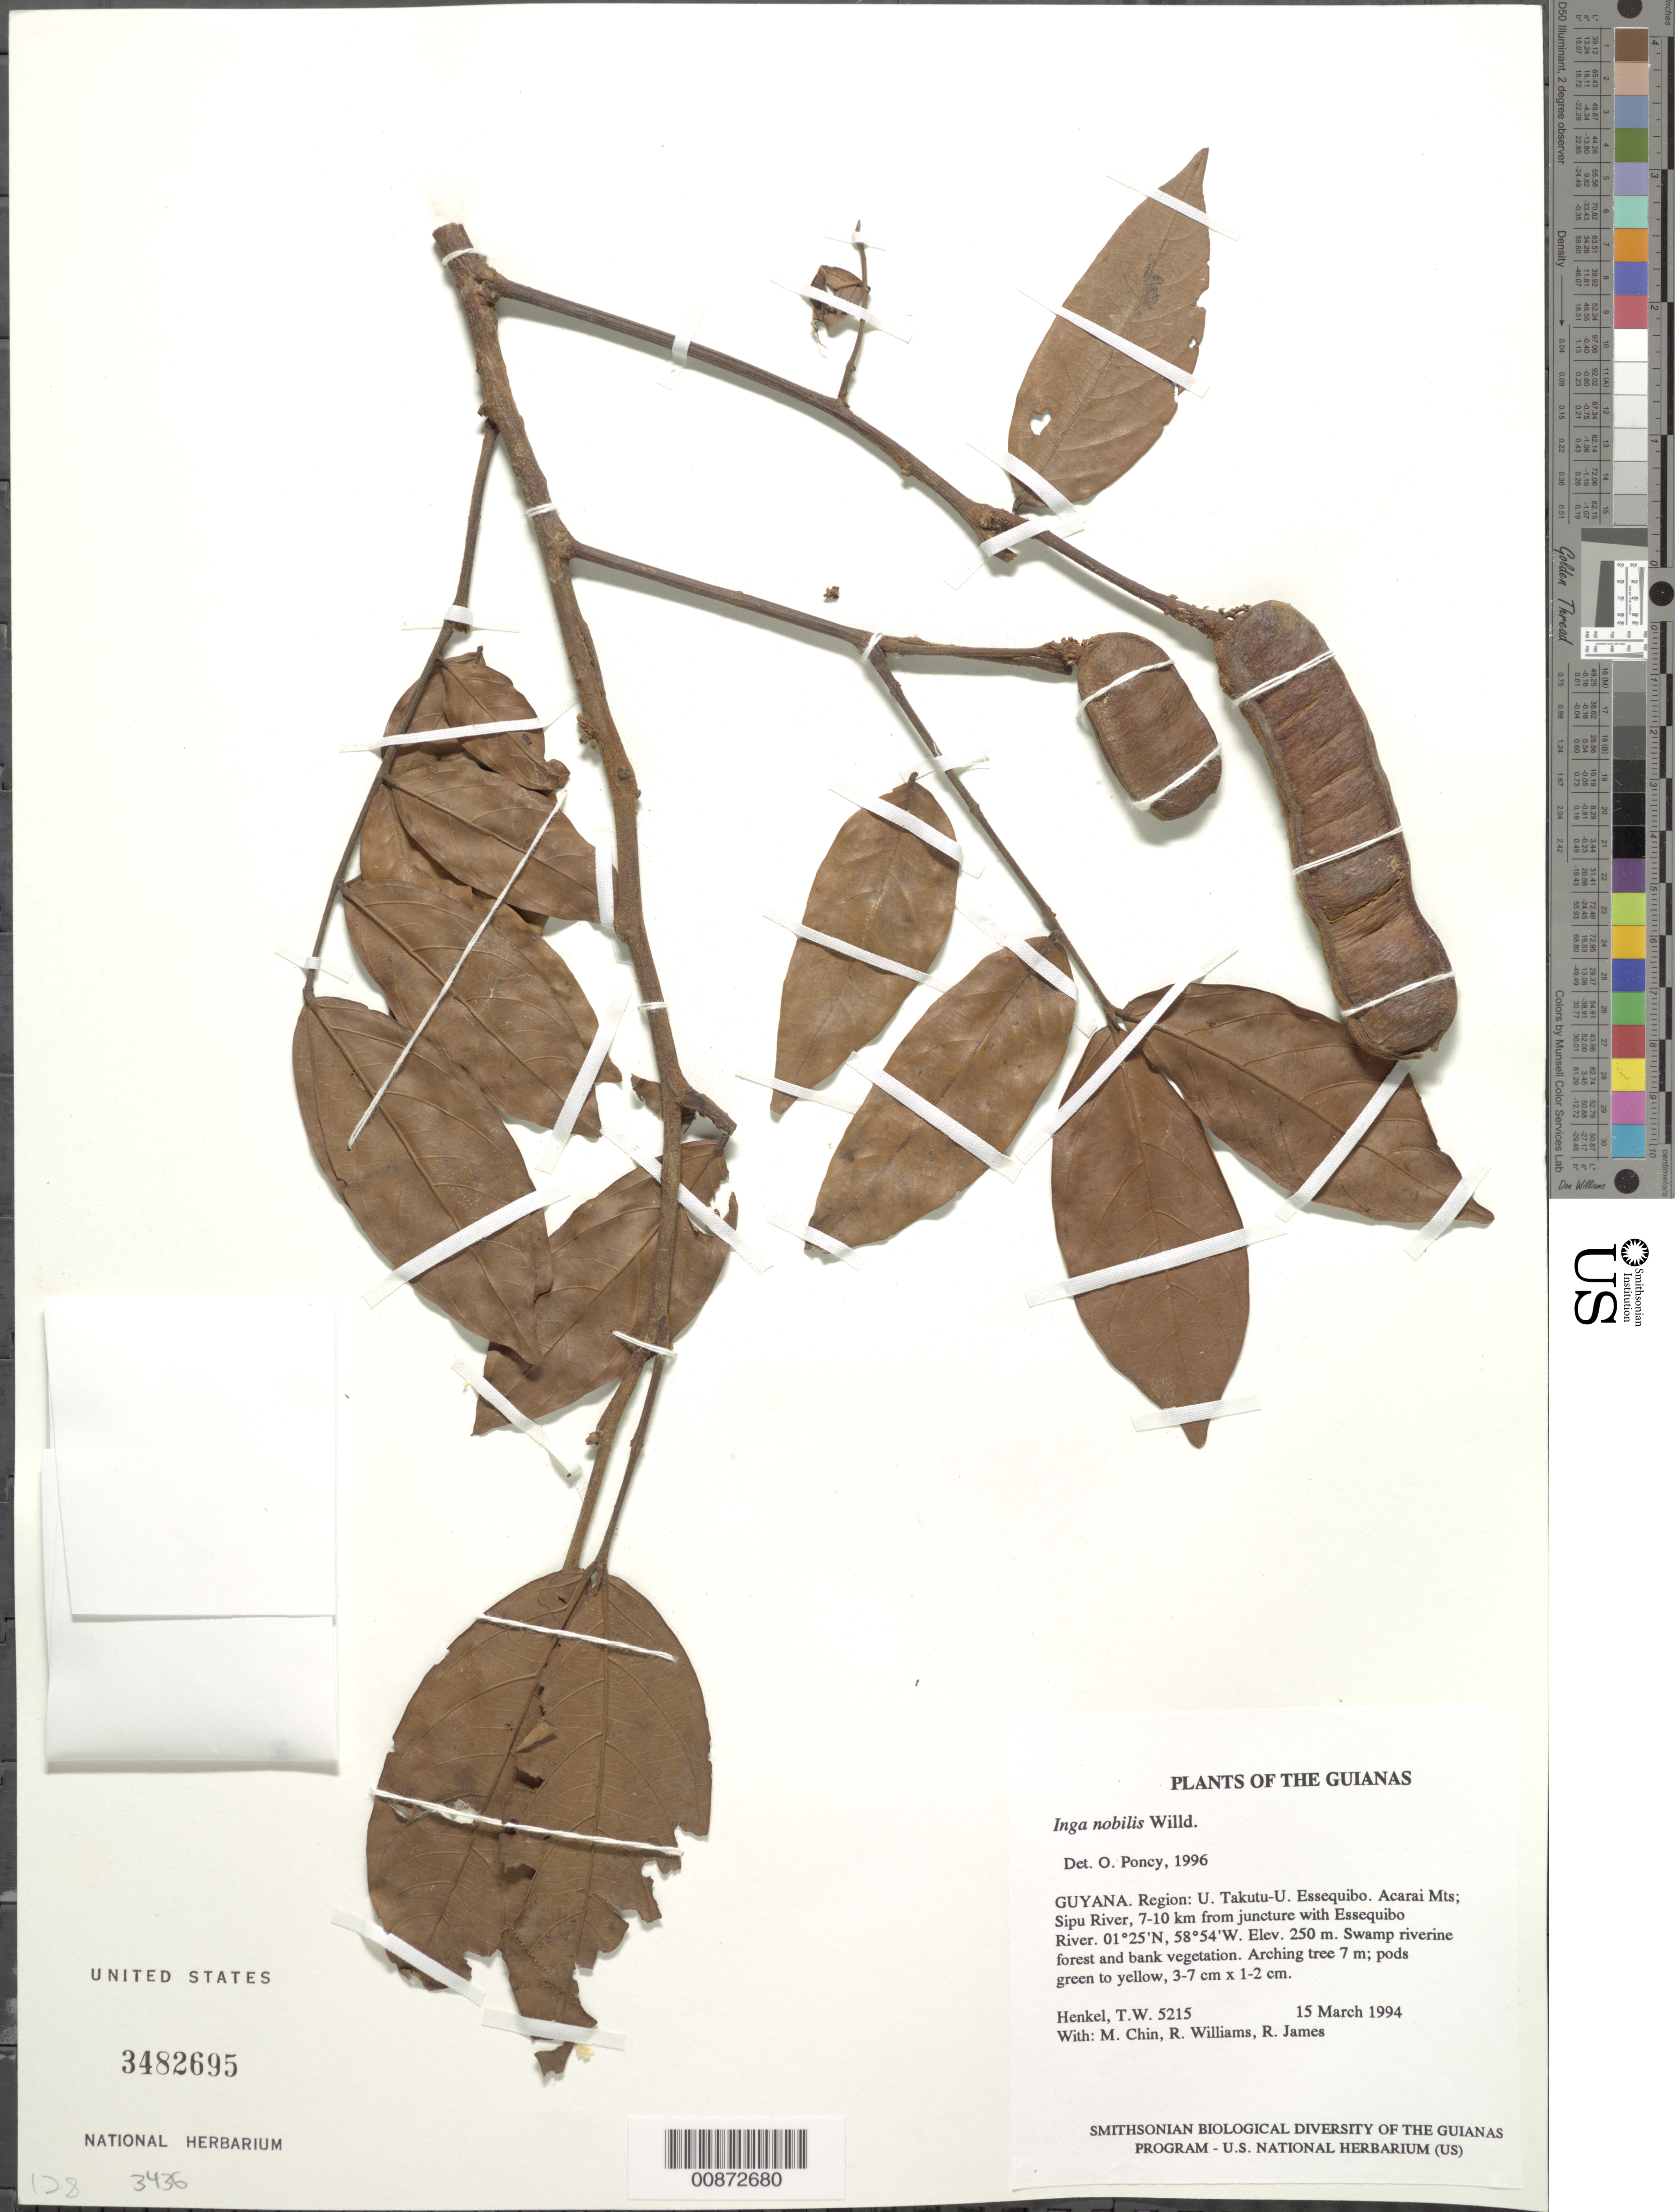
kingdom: Plantae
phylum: Tracheophyta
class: Magnoliopsida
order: Fabales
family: Fabaceae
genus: Inga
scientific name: Inga nobilis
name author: Willd.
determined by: Poncy, O.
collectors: T. Henkel, M. Chin, R. Williams & R. James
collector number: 5215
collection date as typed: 15 March 1994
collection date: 1994-03-15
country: Guyana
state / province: U. Takutu-U. Essequibo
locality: Acarai Mts; Sipu River, 7-10 km from juncture with Essequibo River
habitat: Swamp riverine forest and bank vegetation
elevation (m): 250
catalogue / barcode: US 3482695